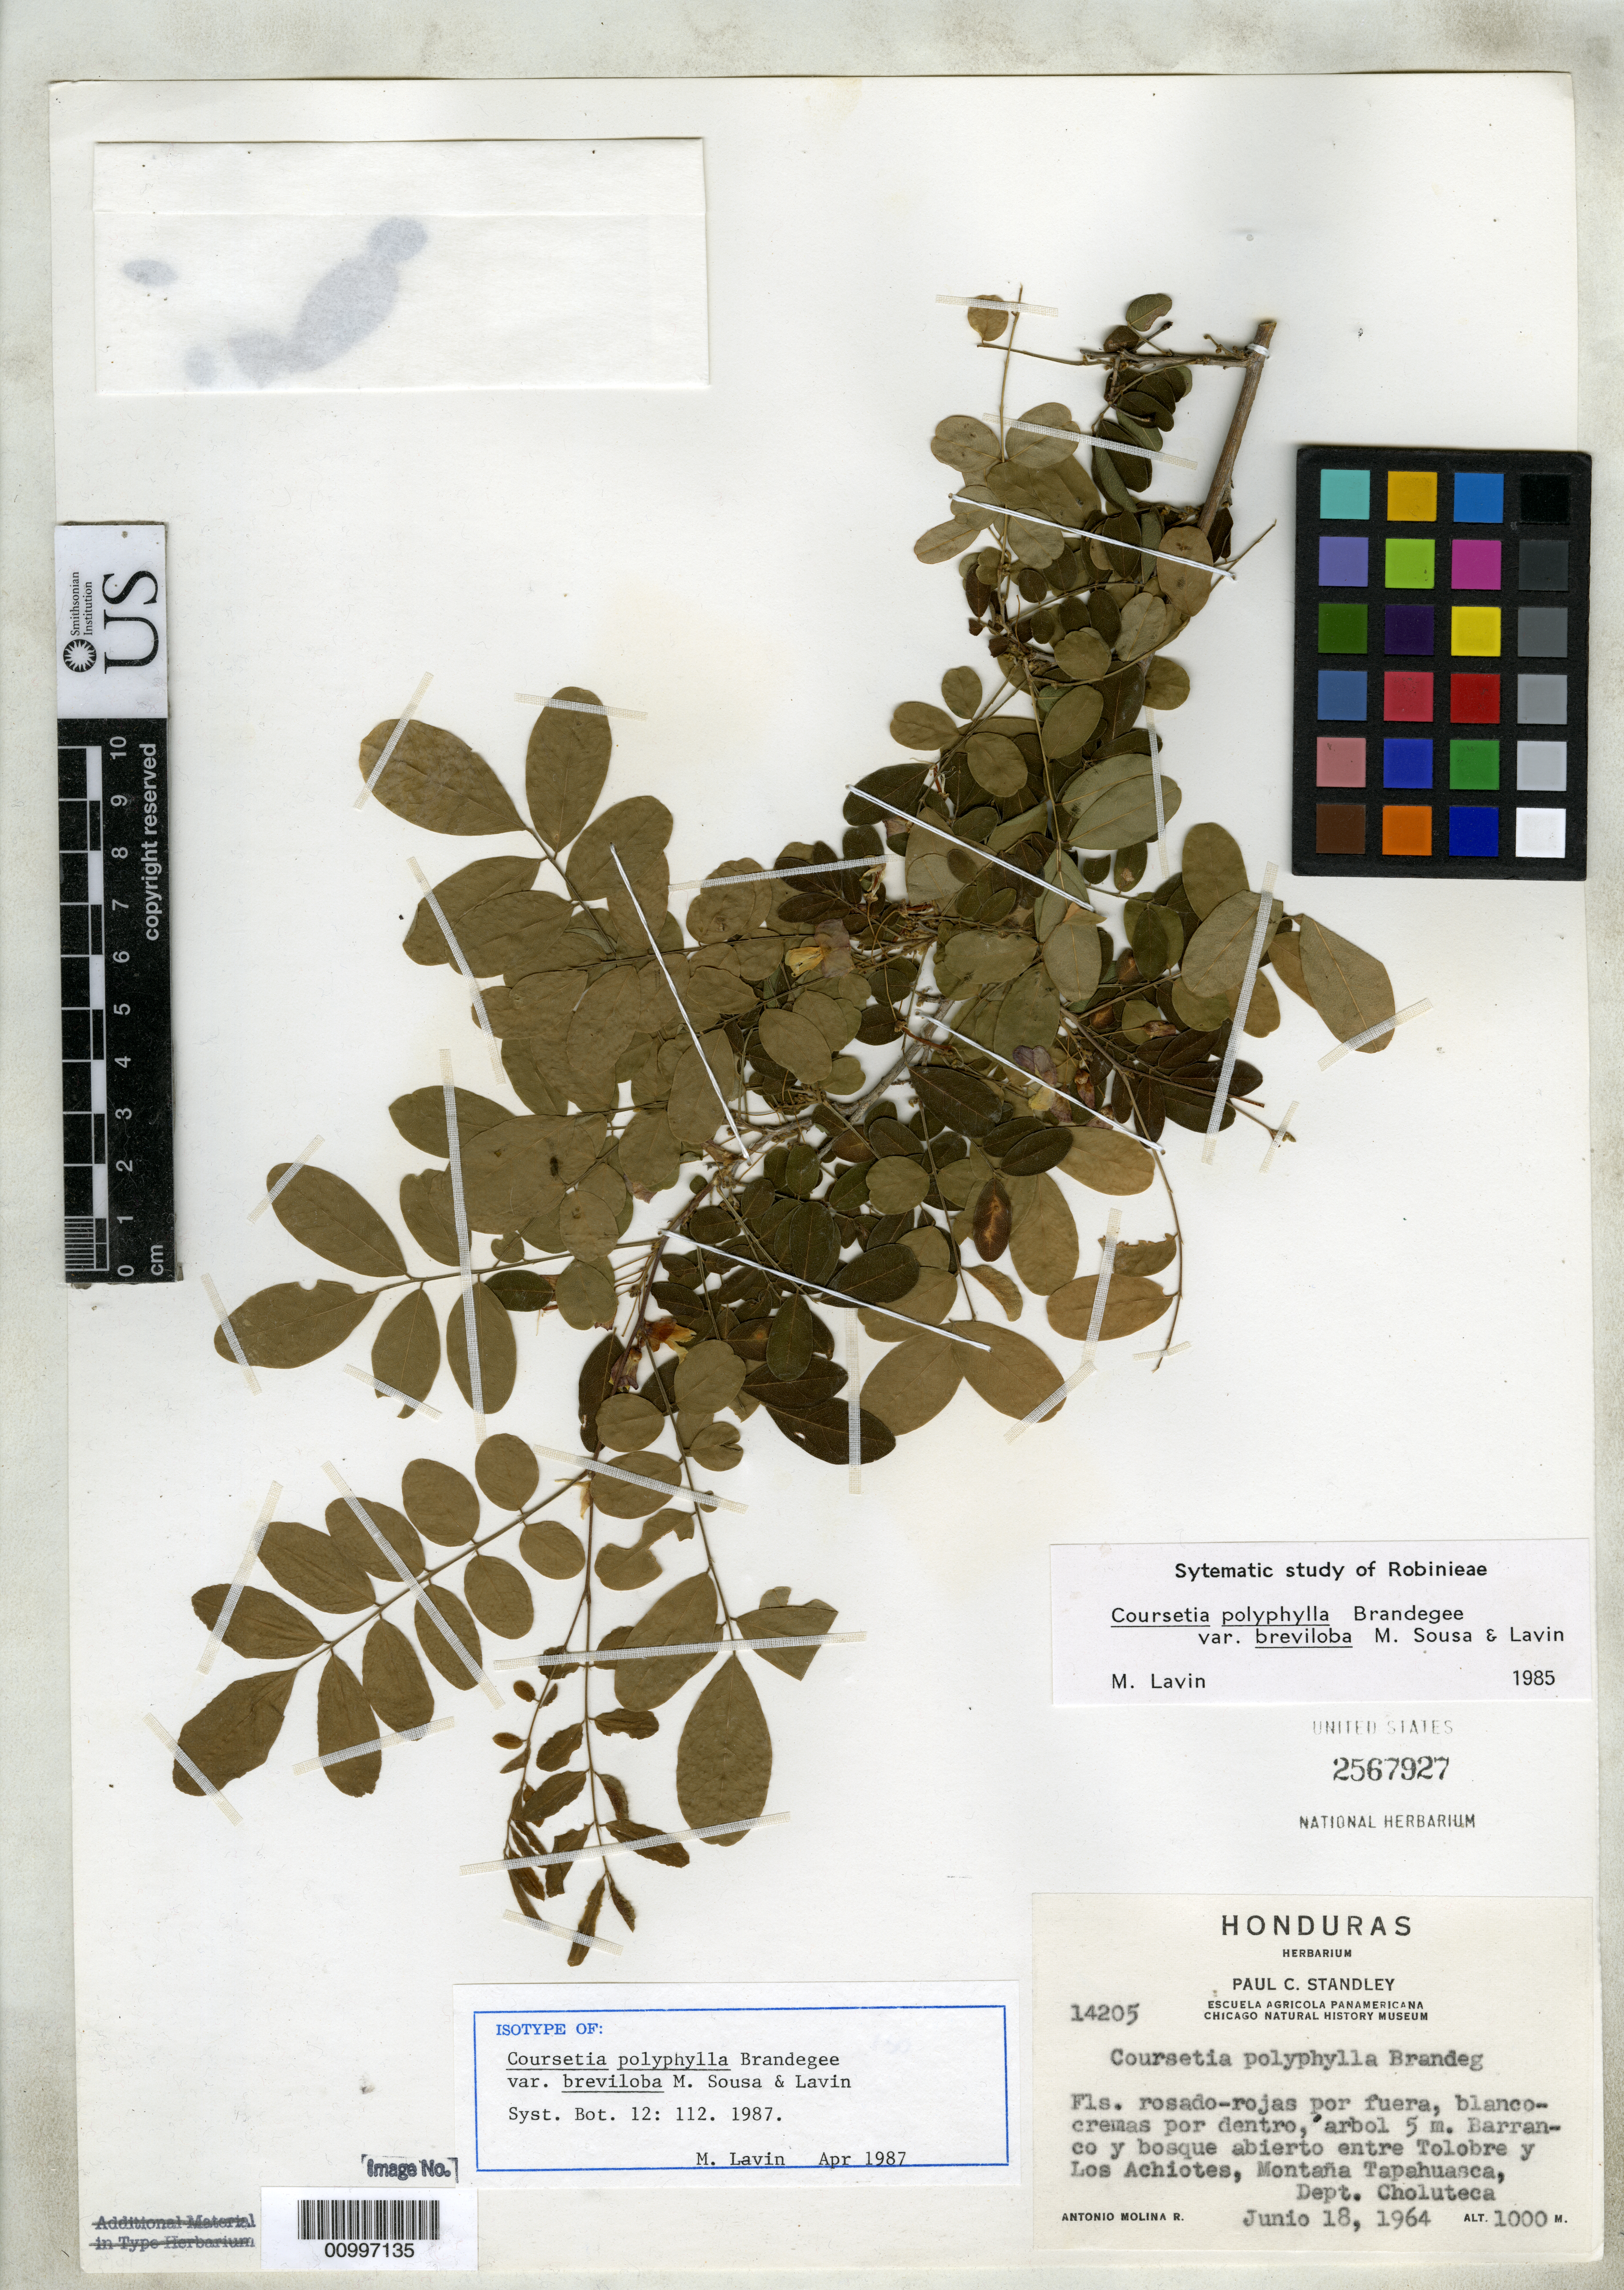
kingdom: Plantae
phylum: Tracheophyta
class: Magnoliopsida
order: Fabales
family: Fabaceae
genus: Coursetia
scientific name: Coursetia polyphylla var. breviloba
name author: M. Sousa & Lavin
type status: Isotype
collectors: A. Molina R.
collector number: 14205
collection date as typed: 18 Jun 1964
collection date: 1964-06-18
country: Honduras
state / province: Choluteca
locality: Entre Tolobre y Los Achiotes, Montana Tapahuasca.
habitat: Barranco y bosque abierto.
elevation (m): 1000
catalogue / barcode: US 2567927